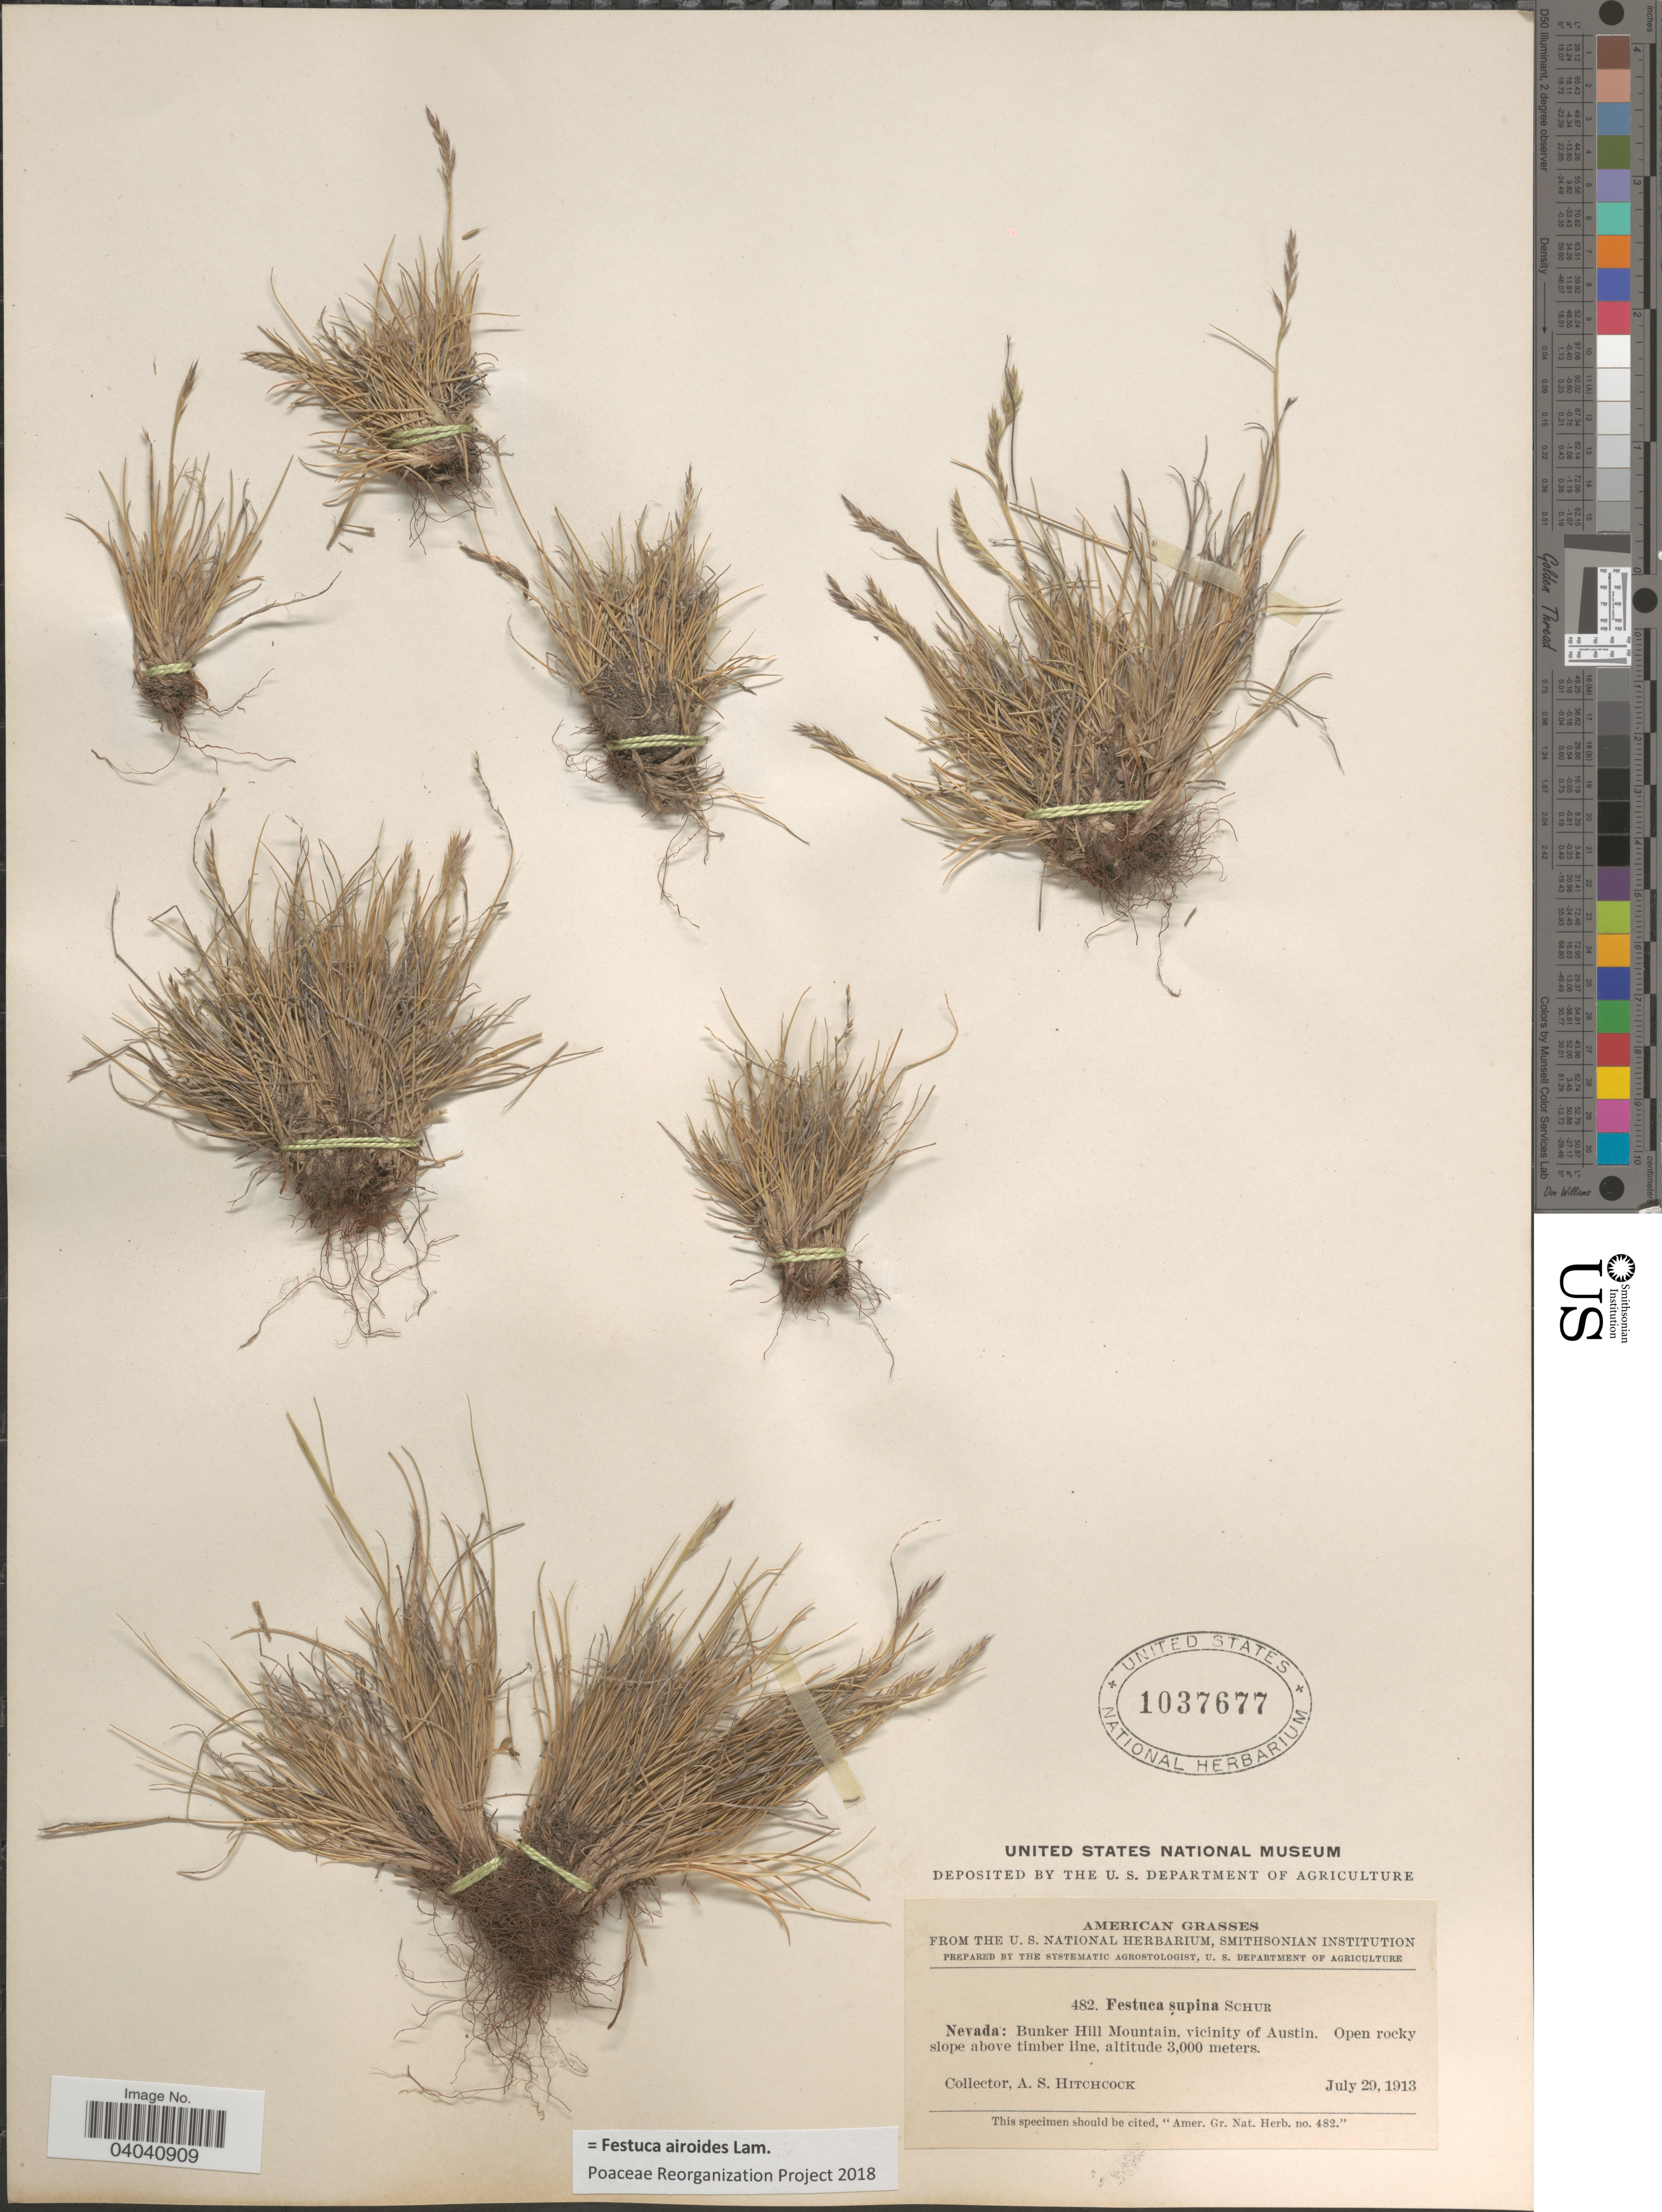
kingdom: Plantae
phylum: Tracheophyta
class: Liliopsida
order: Poales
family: Poaceae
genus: Festuca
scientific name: Festuca airoides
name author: Lam.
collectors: A. S. Hitchcock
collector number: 482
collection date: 1913-07-29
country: United States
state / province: Nevada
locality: Bunker Hill Mountain, vicinity of Austin.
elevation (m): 3000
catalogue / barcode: US 1037677